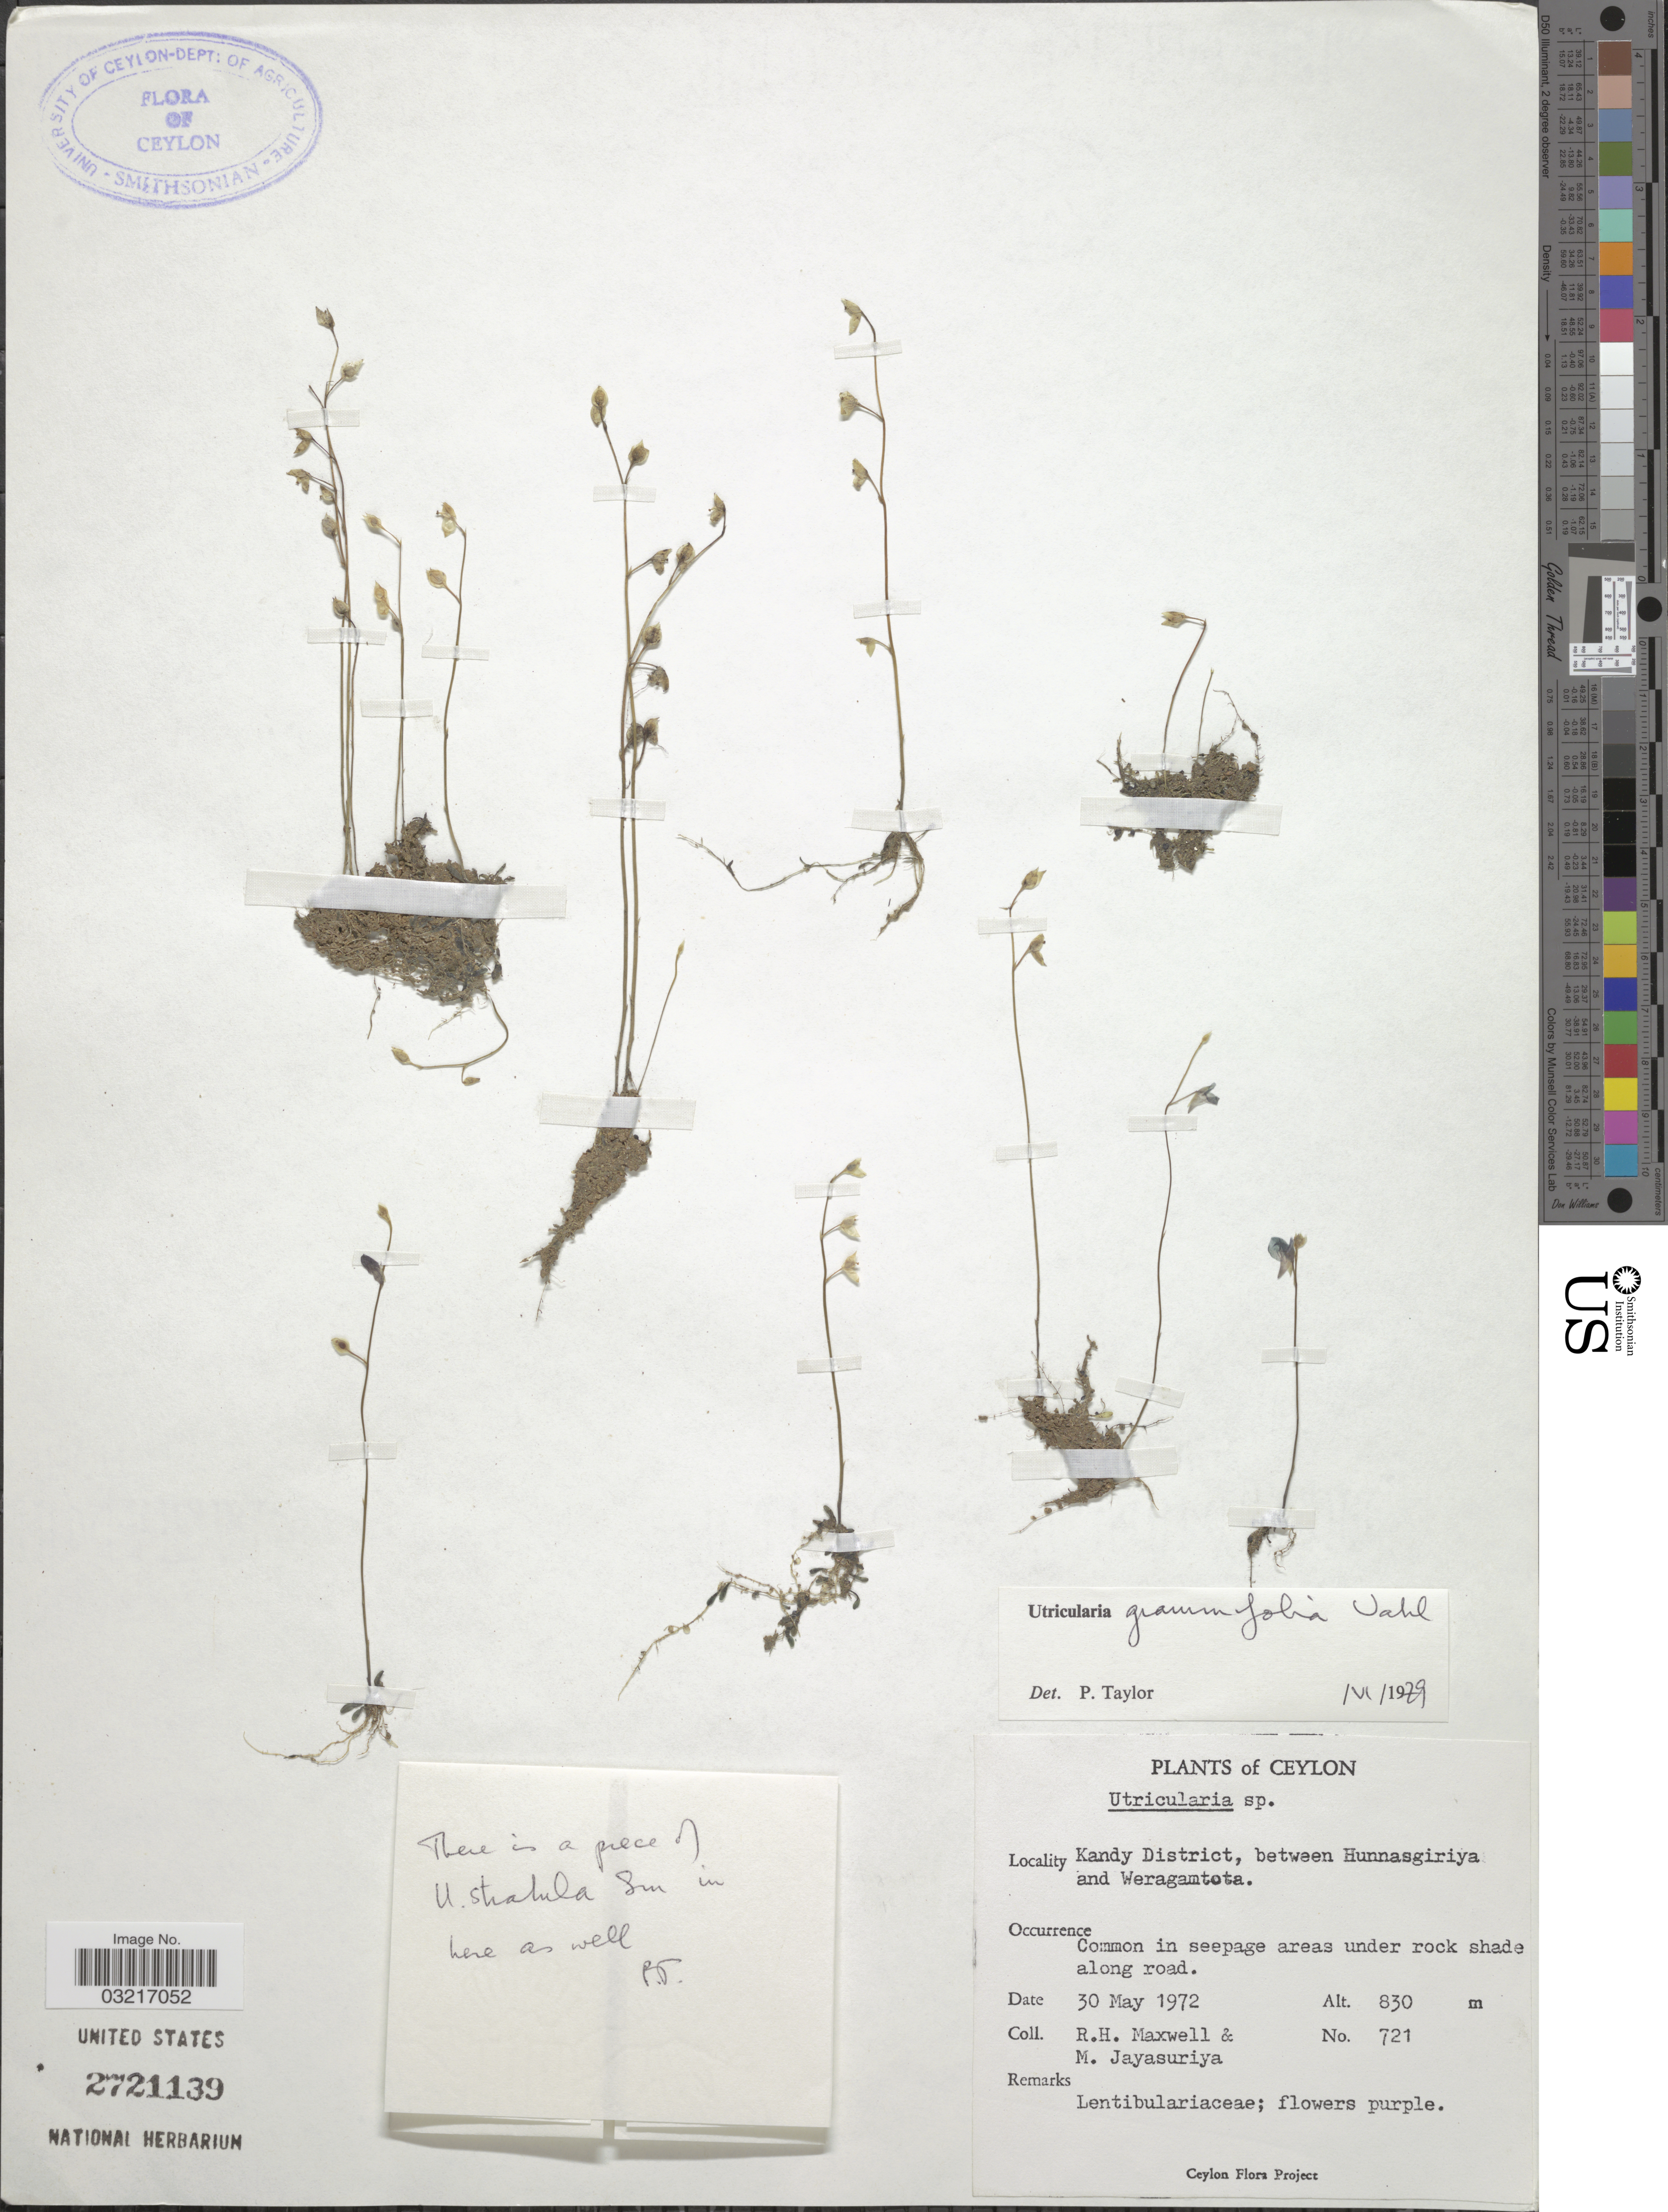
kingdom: Plantae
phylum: Tracheophyta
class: Magnoliopsida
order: Lamiales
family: Lentibulariaceae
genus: Utricularia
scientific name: Utricularia graminifolia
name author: Vahl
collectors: R. Maxwell & M. Jayasuriya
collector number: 721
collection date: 1972-05-30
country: Sri Lanka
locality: Ceylon, Kandy District, between Hunnasgiriya and Weragamtota.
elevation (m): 830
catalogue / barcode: US 2721139